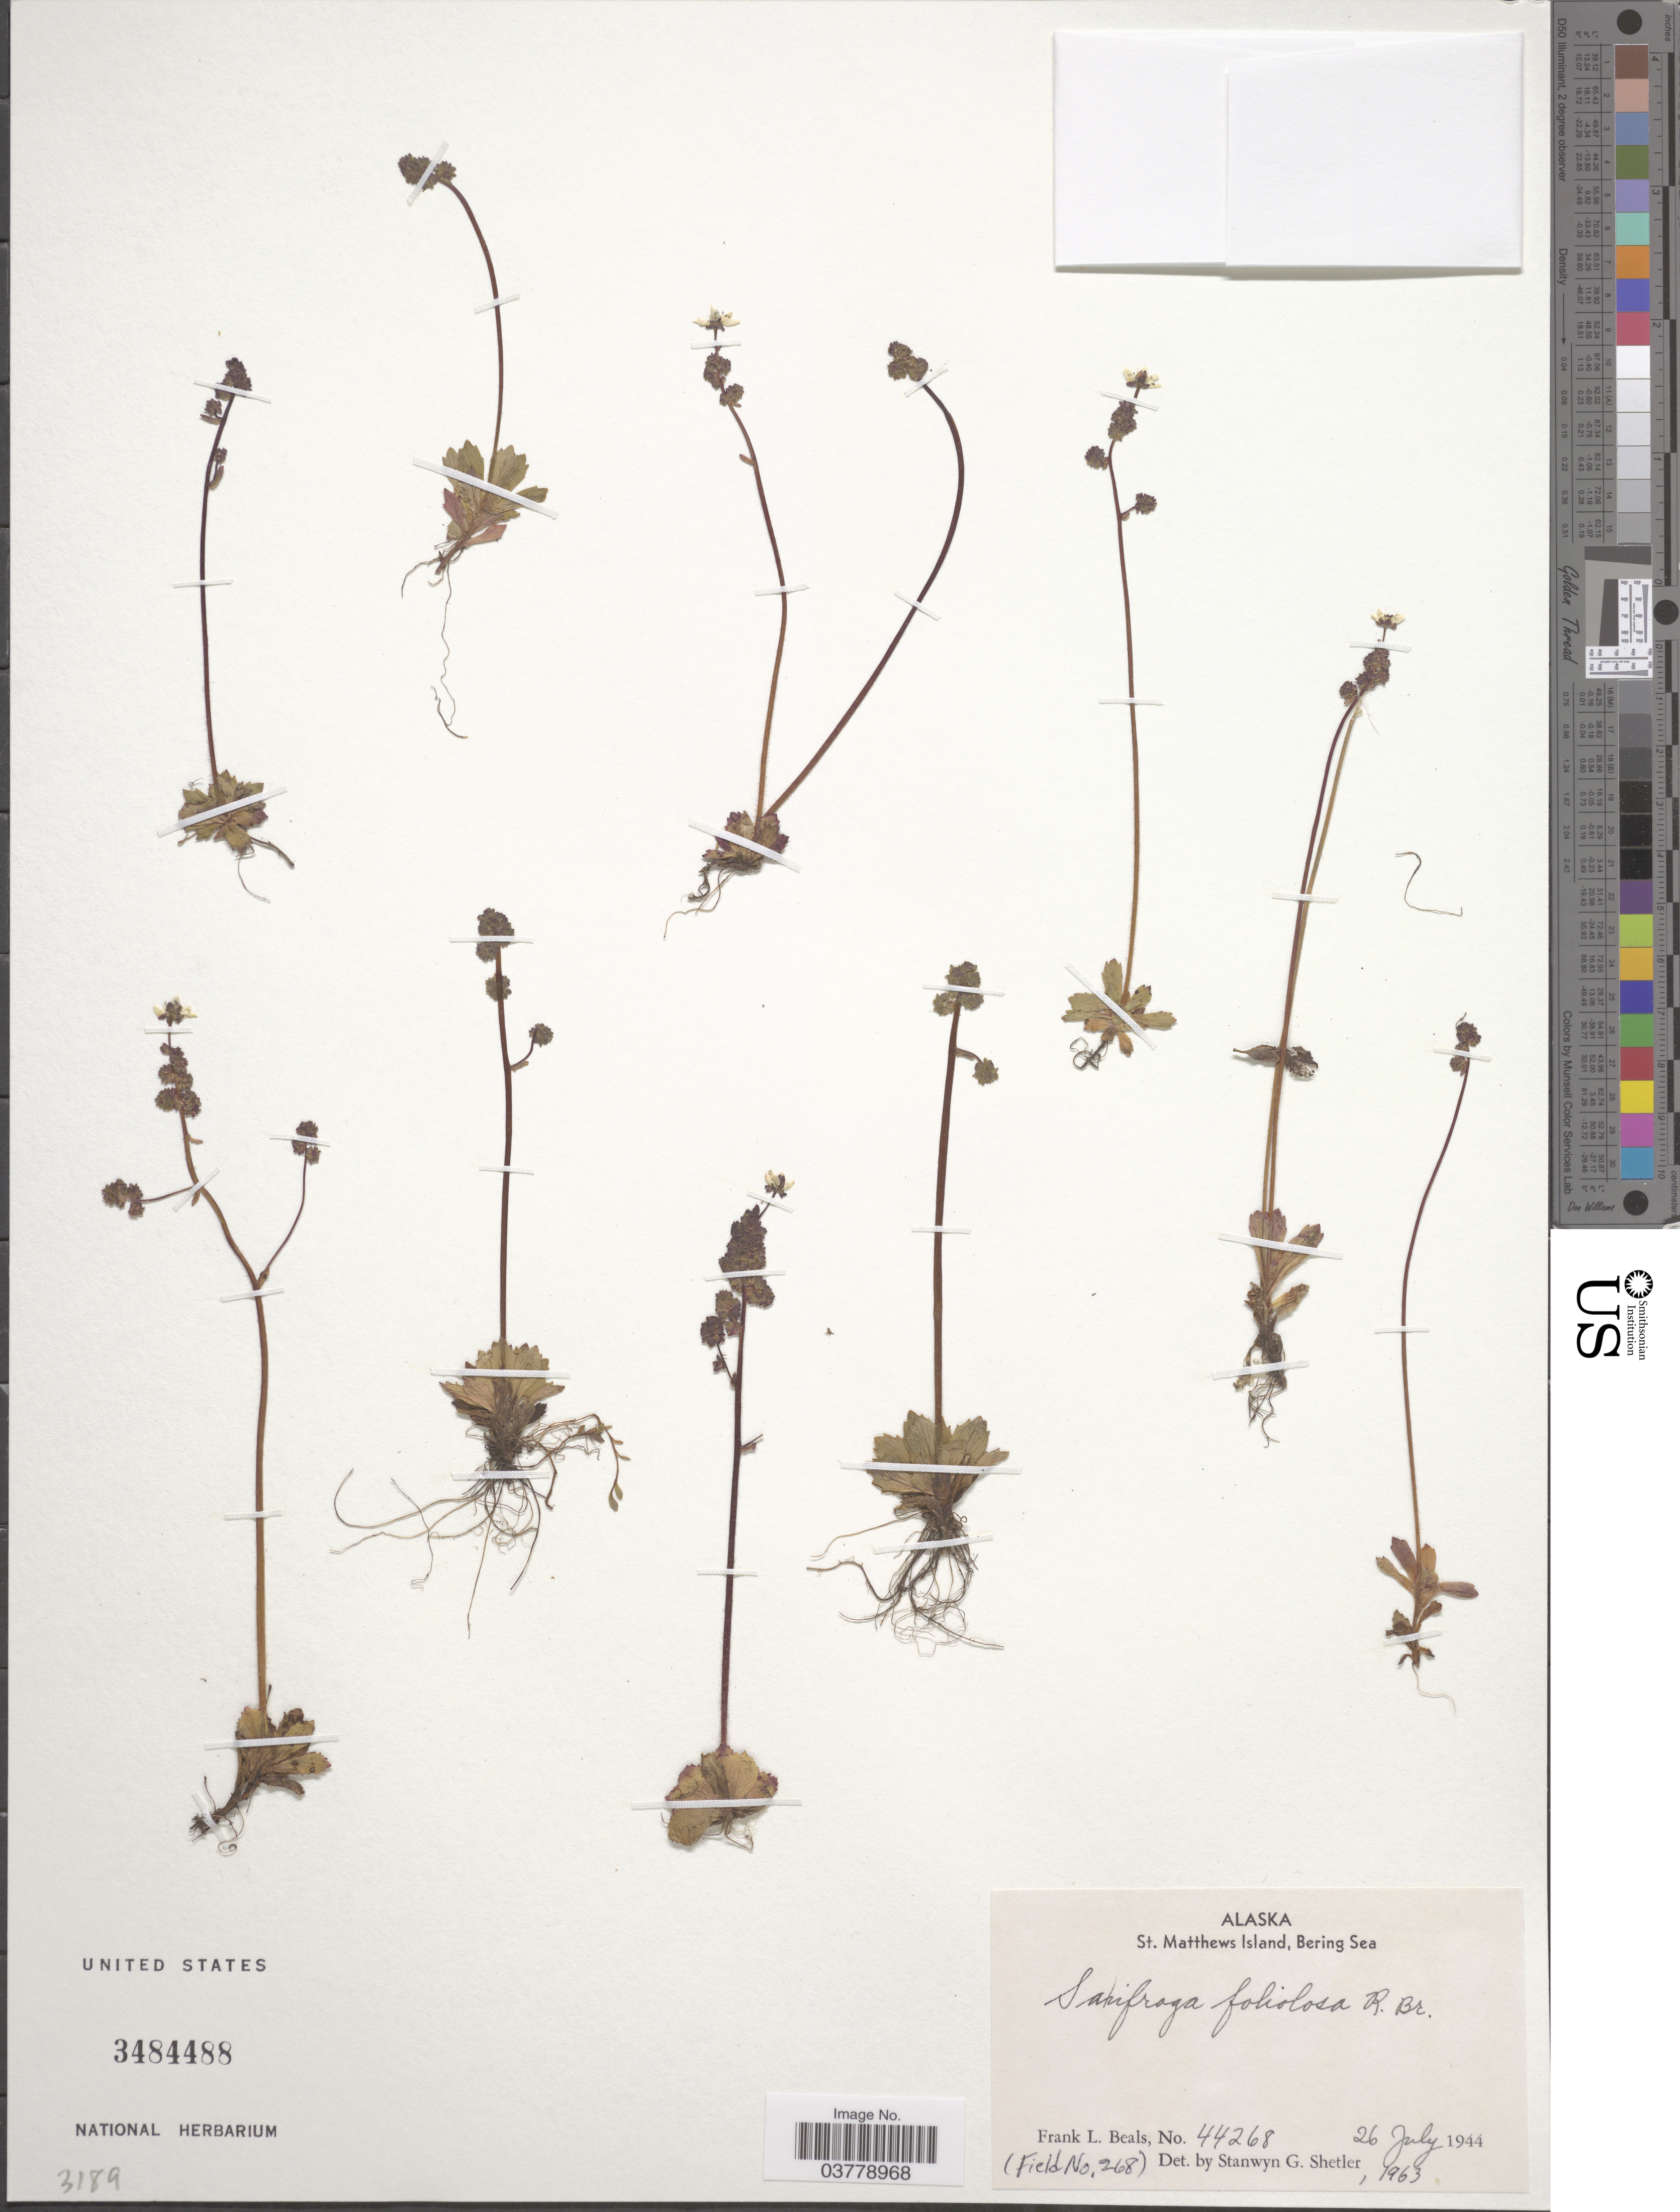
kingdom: Plantae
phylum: Tracheophyta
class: Magnoliopsida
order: Saxifragales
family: Saxifragaceae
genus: Micranthes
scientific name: Micranthes foliolosa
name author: (R. Br.) Gornall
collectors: F. Beals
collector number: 44268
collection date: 1944-07-26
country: United States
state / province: Alaska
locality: St. Matthews Island, Bering Sea.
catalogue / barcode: US 3484488